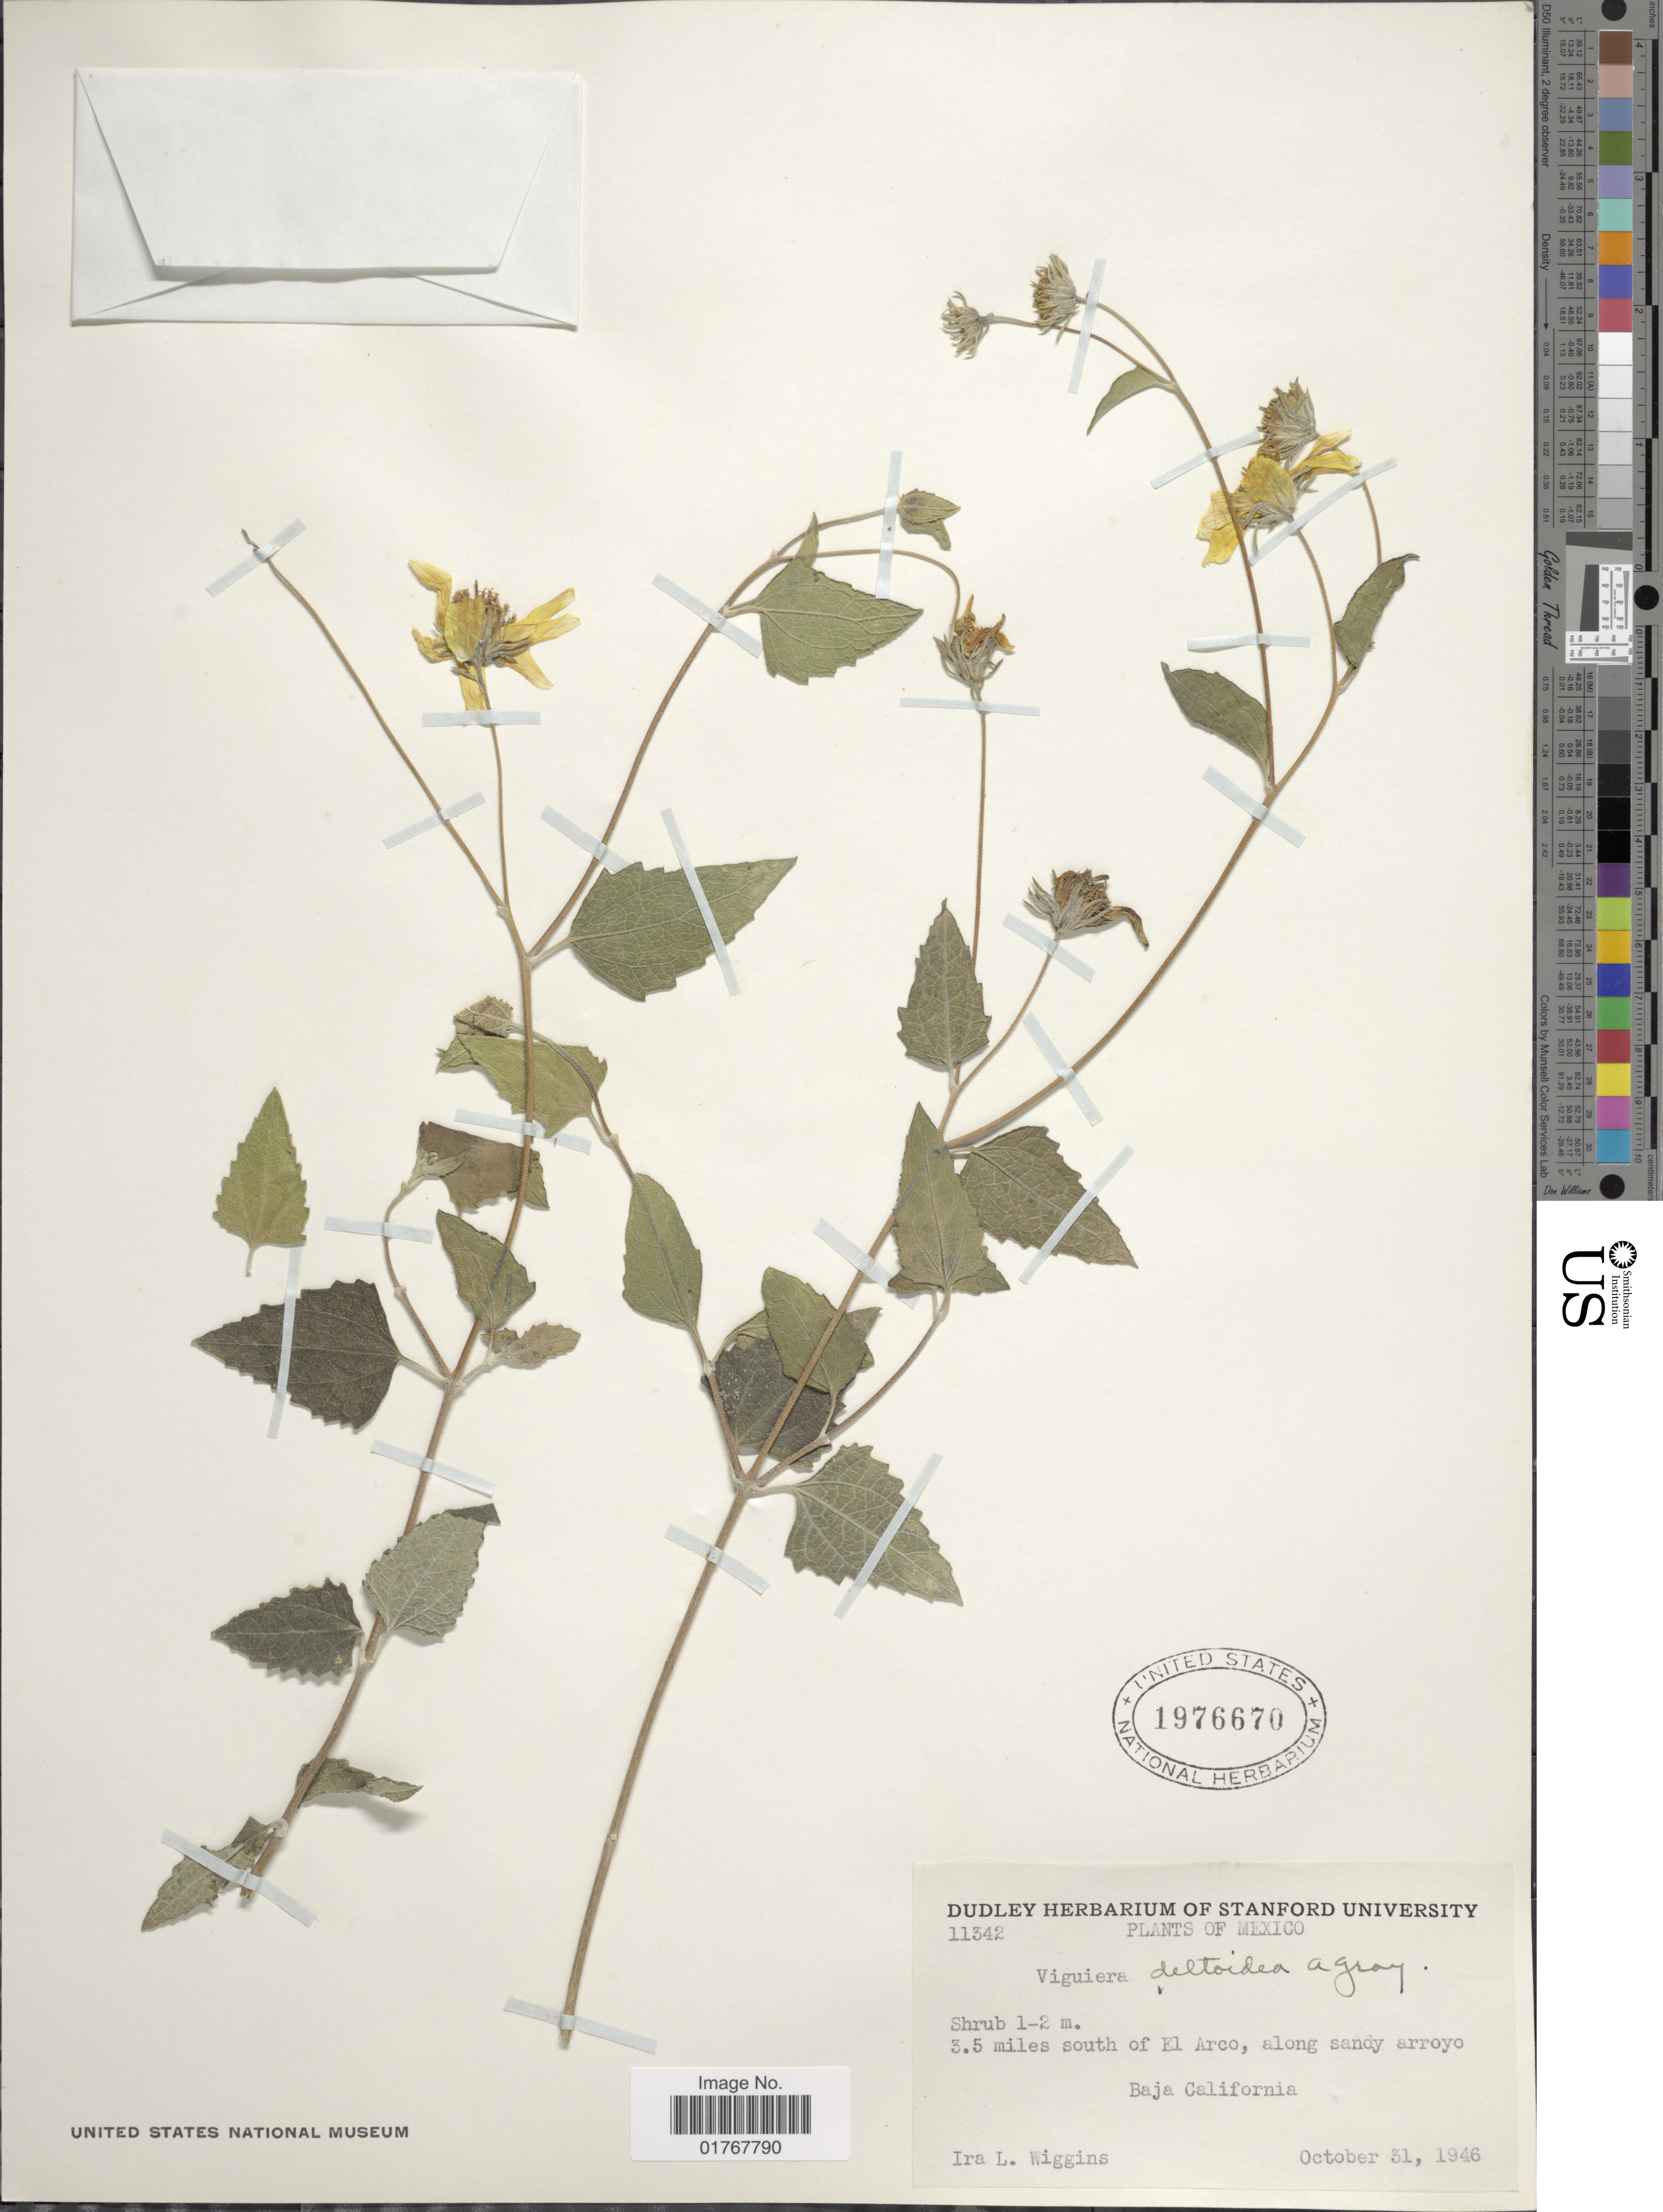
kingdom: Plantae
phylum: Tracheophyta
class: Magnoliopsida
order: Asterales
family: Asteraceae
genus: Viguiera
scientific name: Viguiera deltoidea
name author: A. Gray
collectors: I. L. Wiggins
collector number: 11342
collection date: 1946-10-31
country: Mexico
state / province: Baja California Sur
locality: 3.5 miles south of El Arco, along sandy arroyo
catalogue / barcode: US 1976670